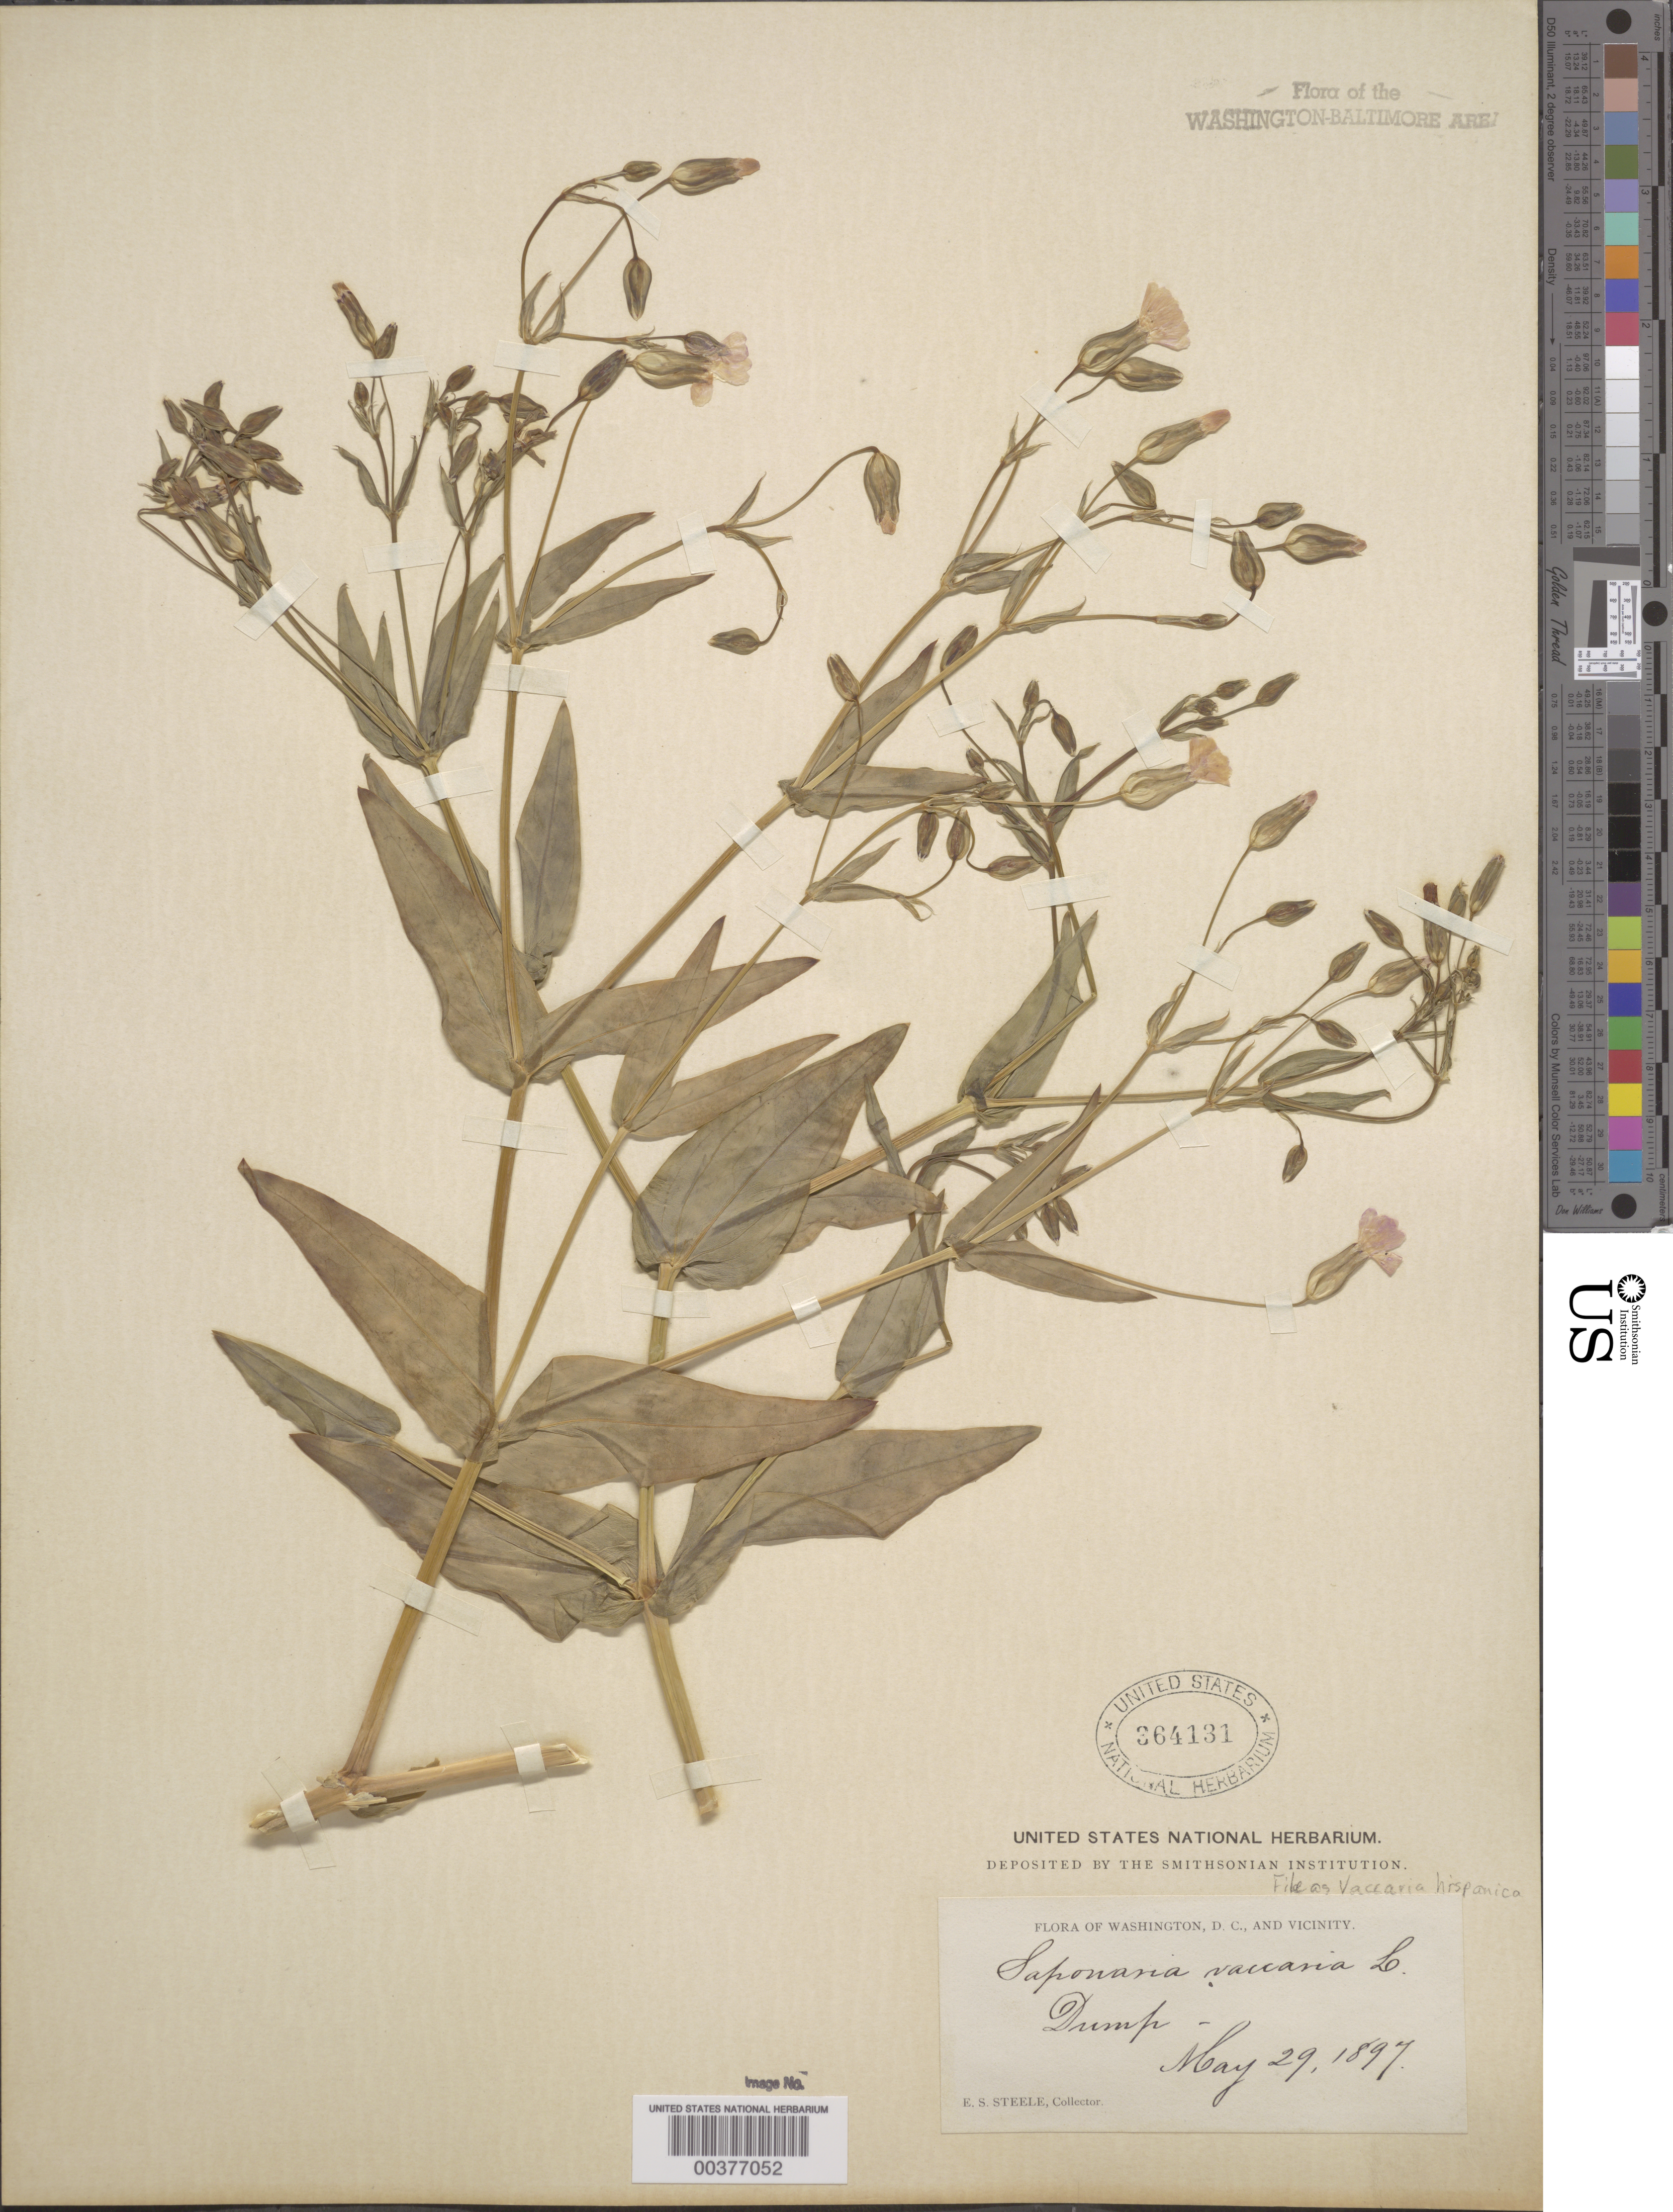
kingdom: Plantae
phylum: Tracheophyta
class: Magnoliopsida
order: Caryophyllales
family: Caryophyllaceae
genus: Vaccaria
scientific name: Vaccaria hispanica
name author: (Mill.) Rauschert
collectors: E. Steele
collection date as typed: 29 May 1897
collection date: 1897-05-29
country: United States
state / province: District of Columbia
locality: Washington DC Area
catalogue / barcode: US 364131